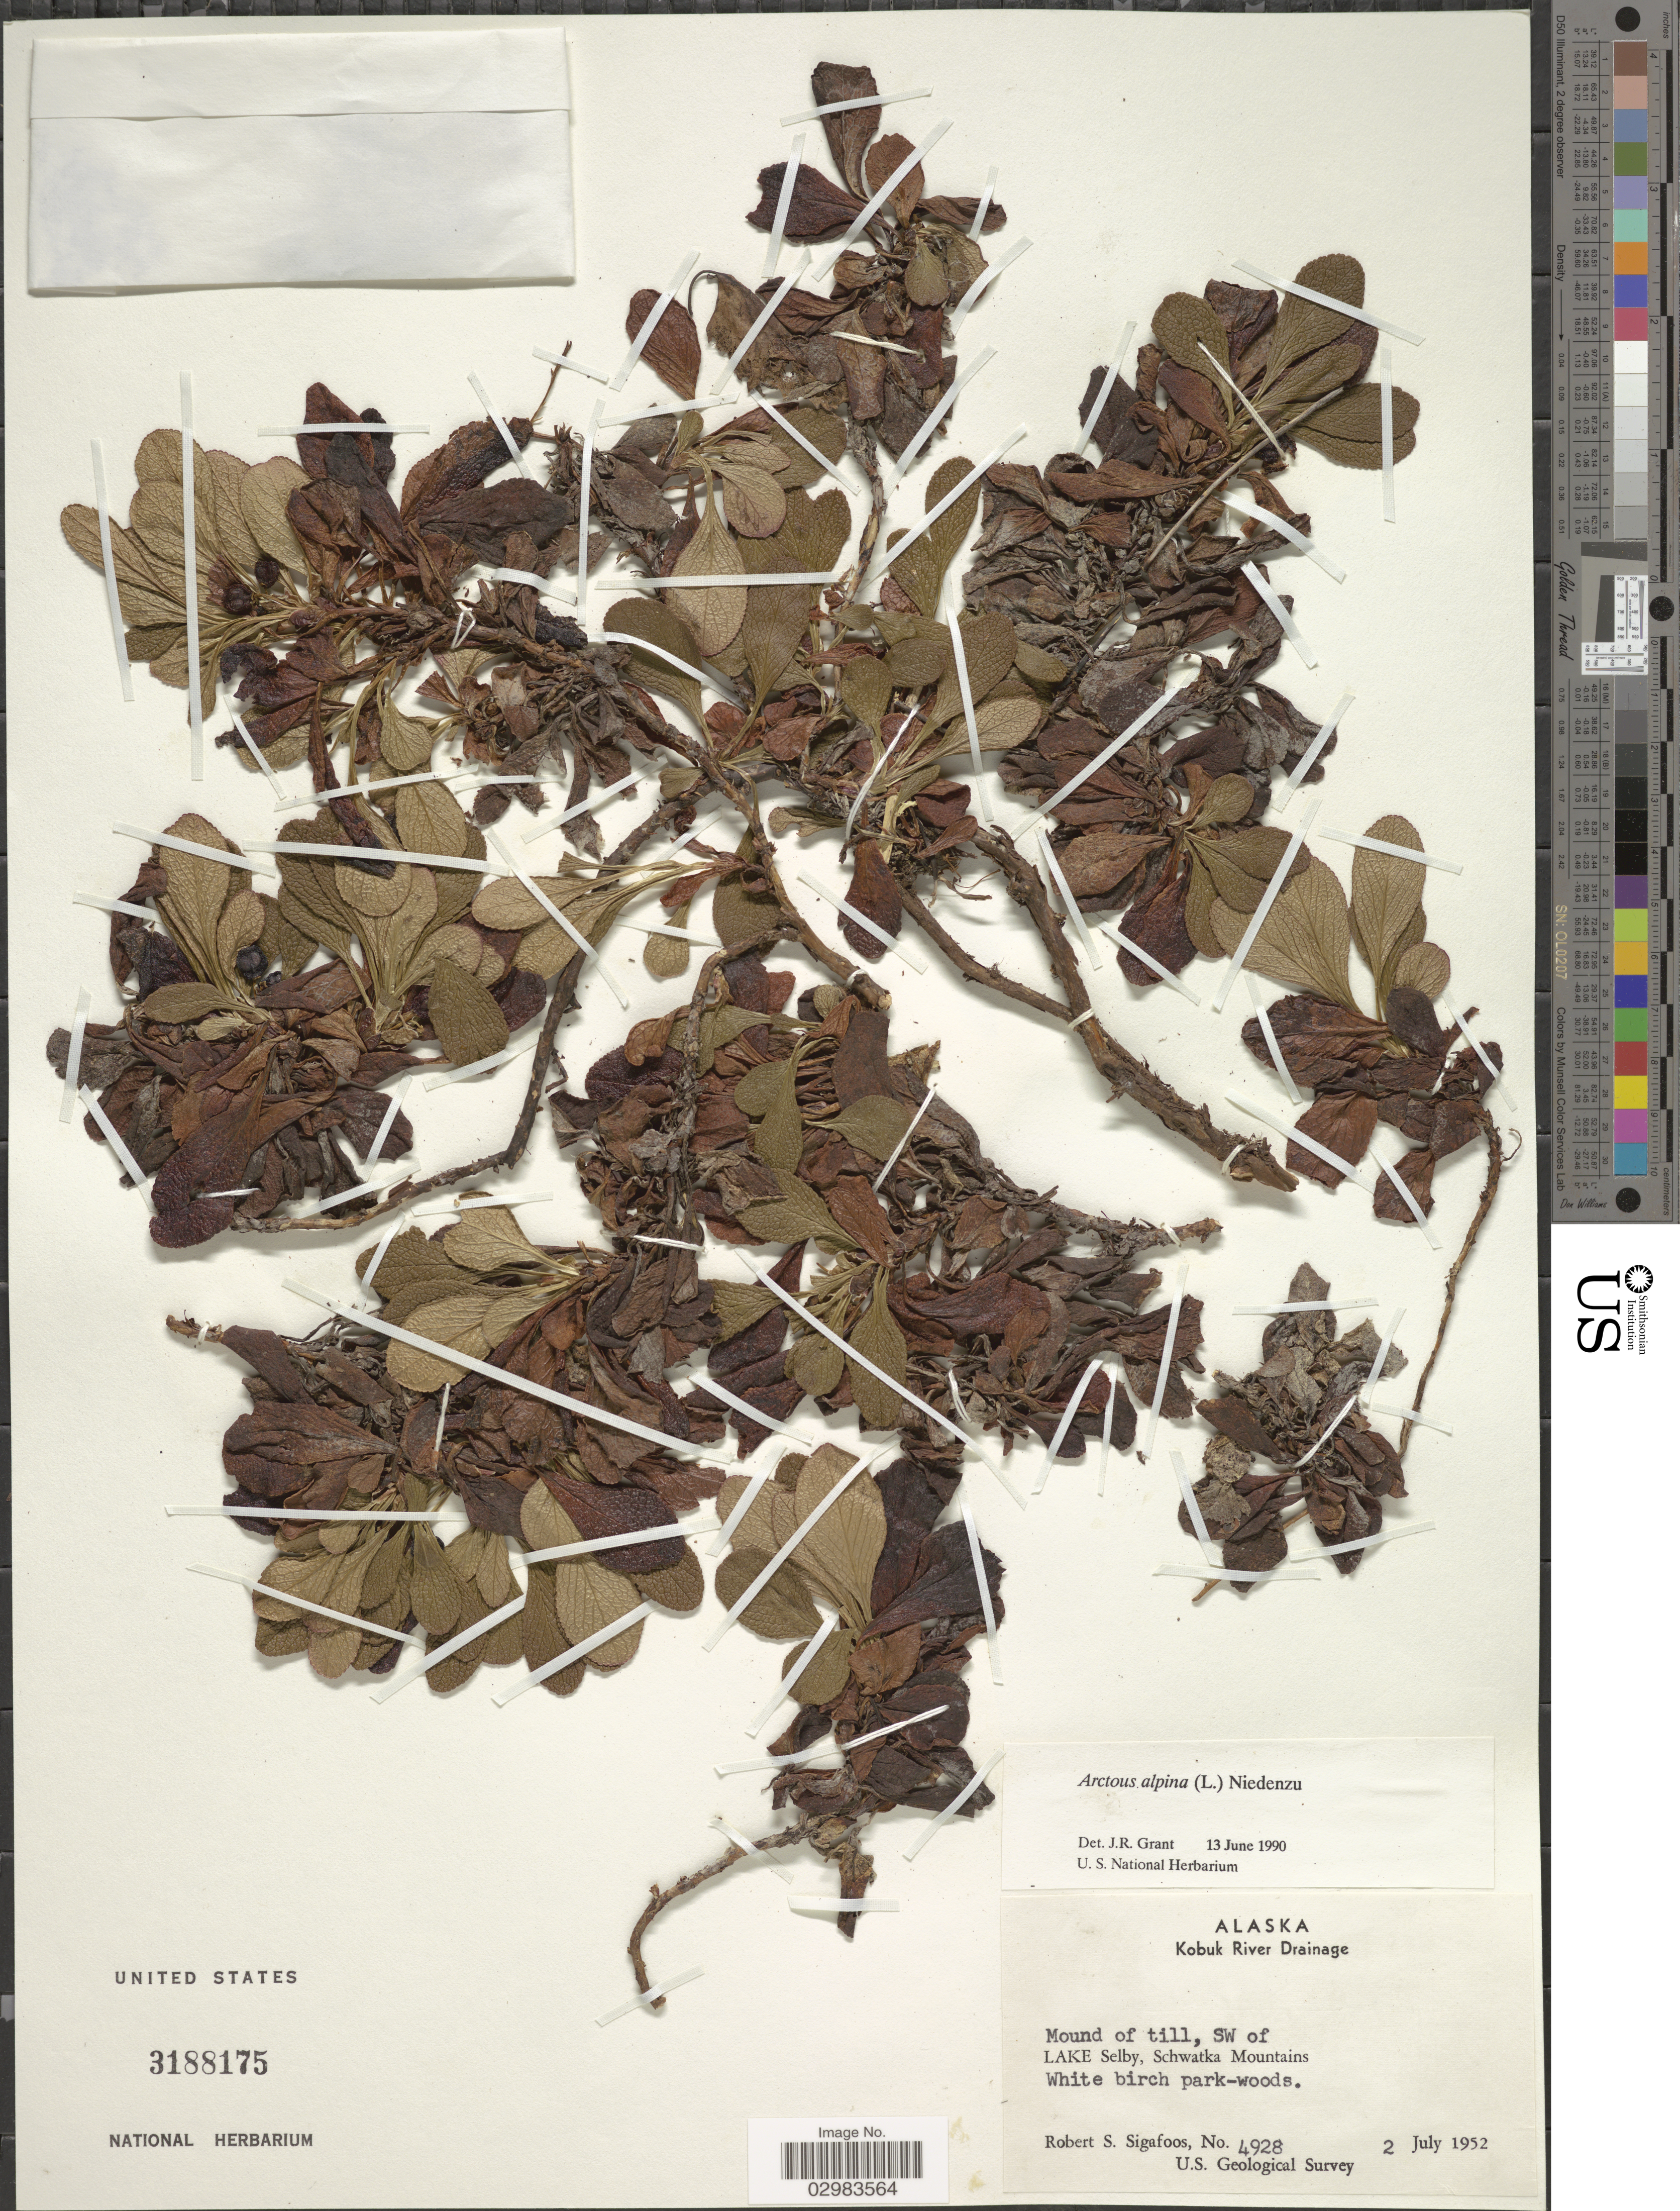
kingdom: Plantae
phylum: Tracheophyta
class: Magnoliopsida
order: Ericales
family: Ericaceae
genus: Arctostaphylos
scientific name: Arctostaphylos alpina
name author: (L.) Spreng.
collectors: R. Sigafoos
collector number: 4928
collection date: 1952-07-02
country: United States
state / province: Alaska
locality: Kobuk River Drainage, Mound of till, SW of Lake Selby, Schwatka Mountains.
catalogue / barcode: US 3188175